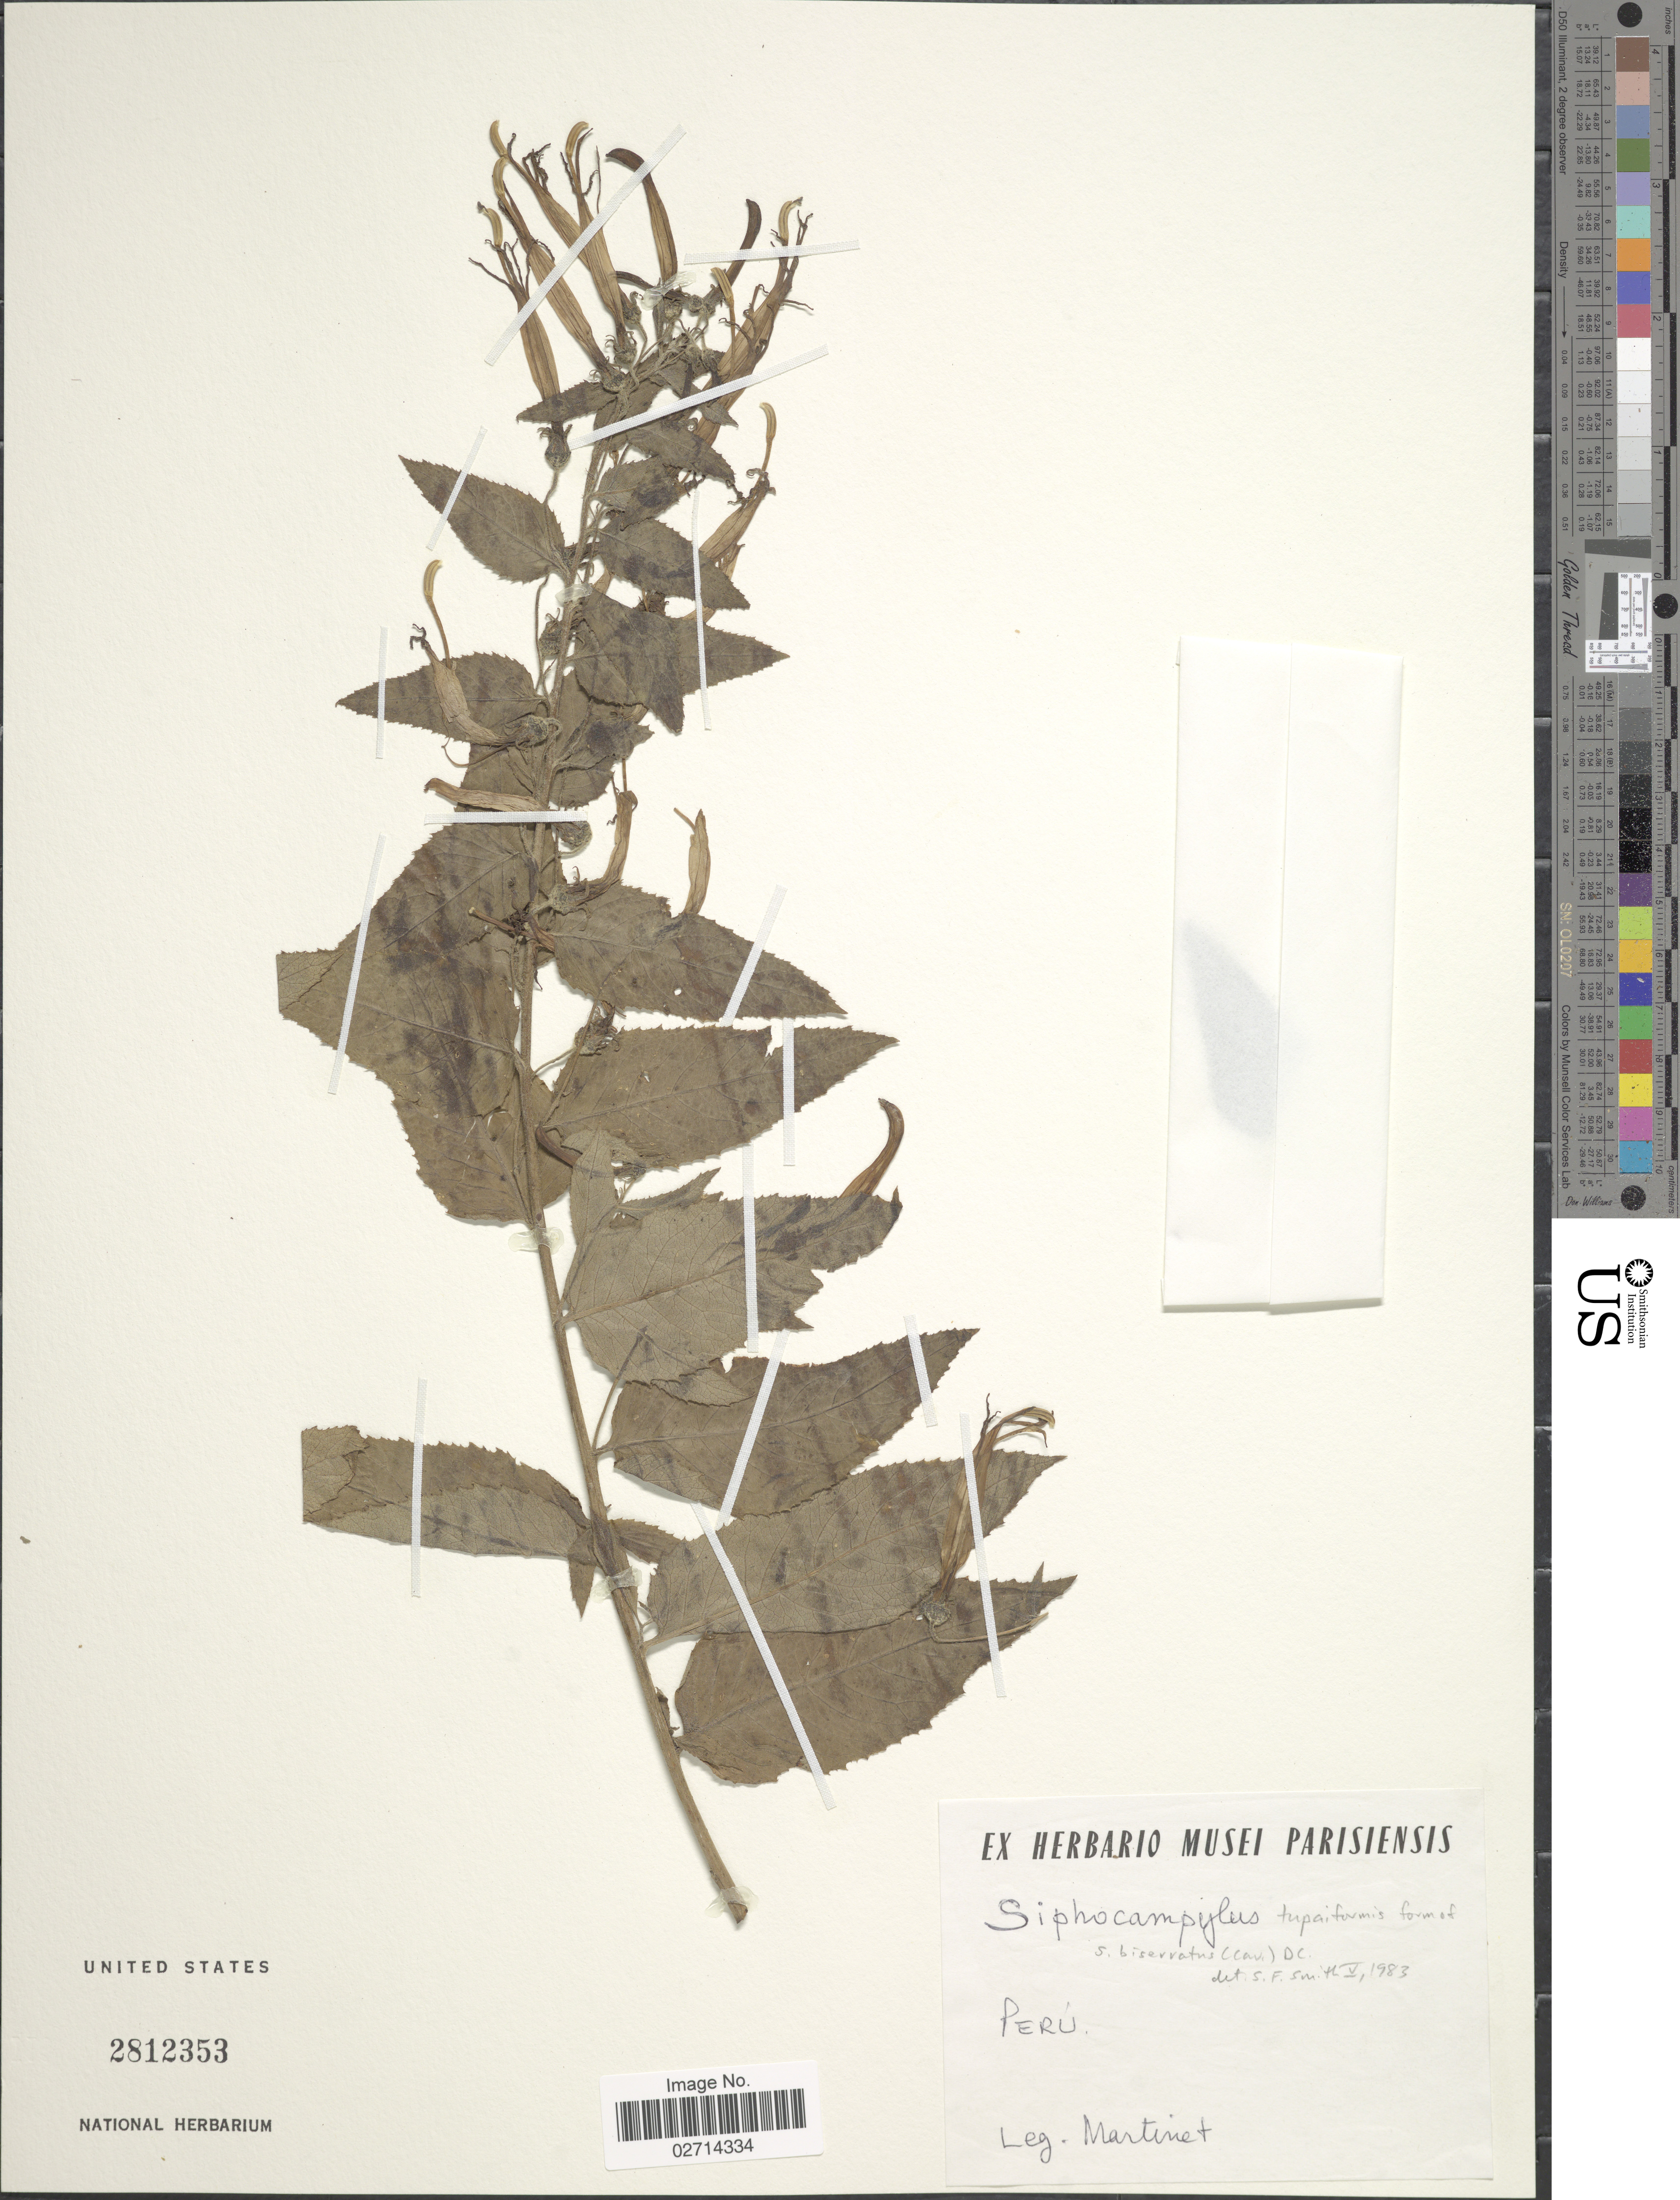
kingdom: Plantae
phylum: Tracheophyta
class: Magnoliopsida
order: Asterales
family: Campanulaceae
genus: Siphocampylus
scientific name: Siphocampylus tupaeformis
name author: Zahlbr.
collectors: -. Martinet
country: Peru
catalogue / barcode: US 2812353